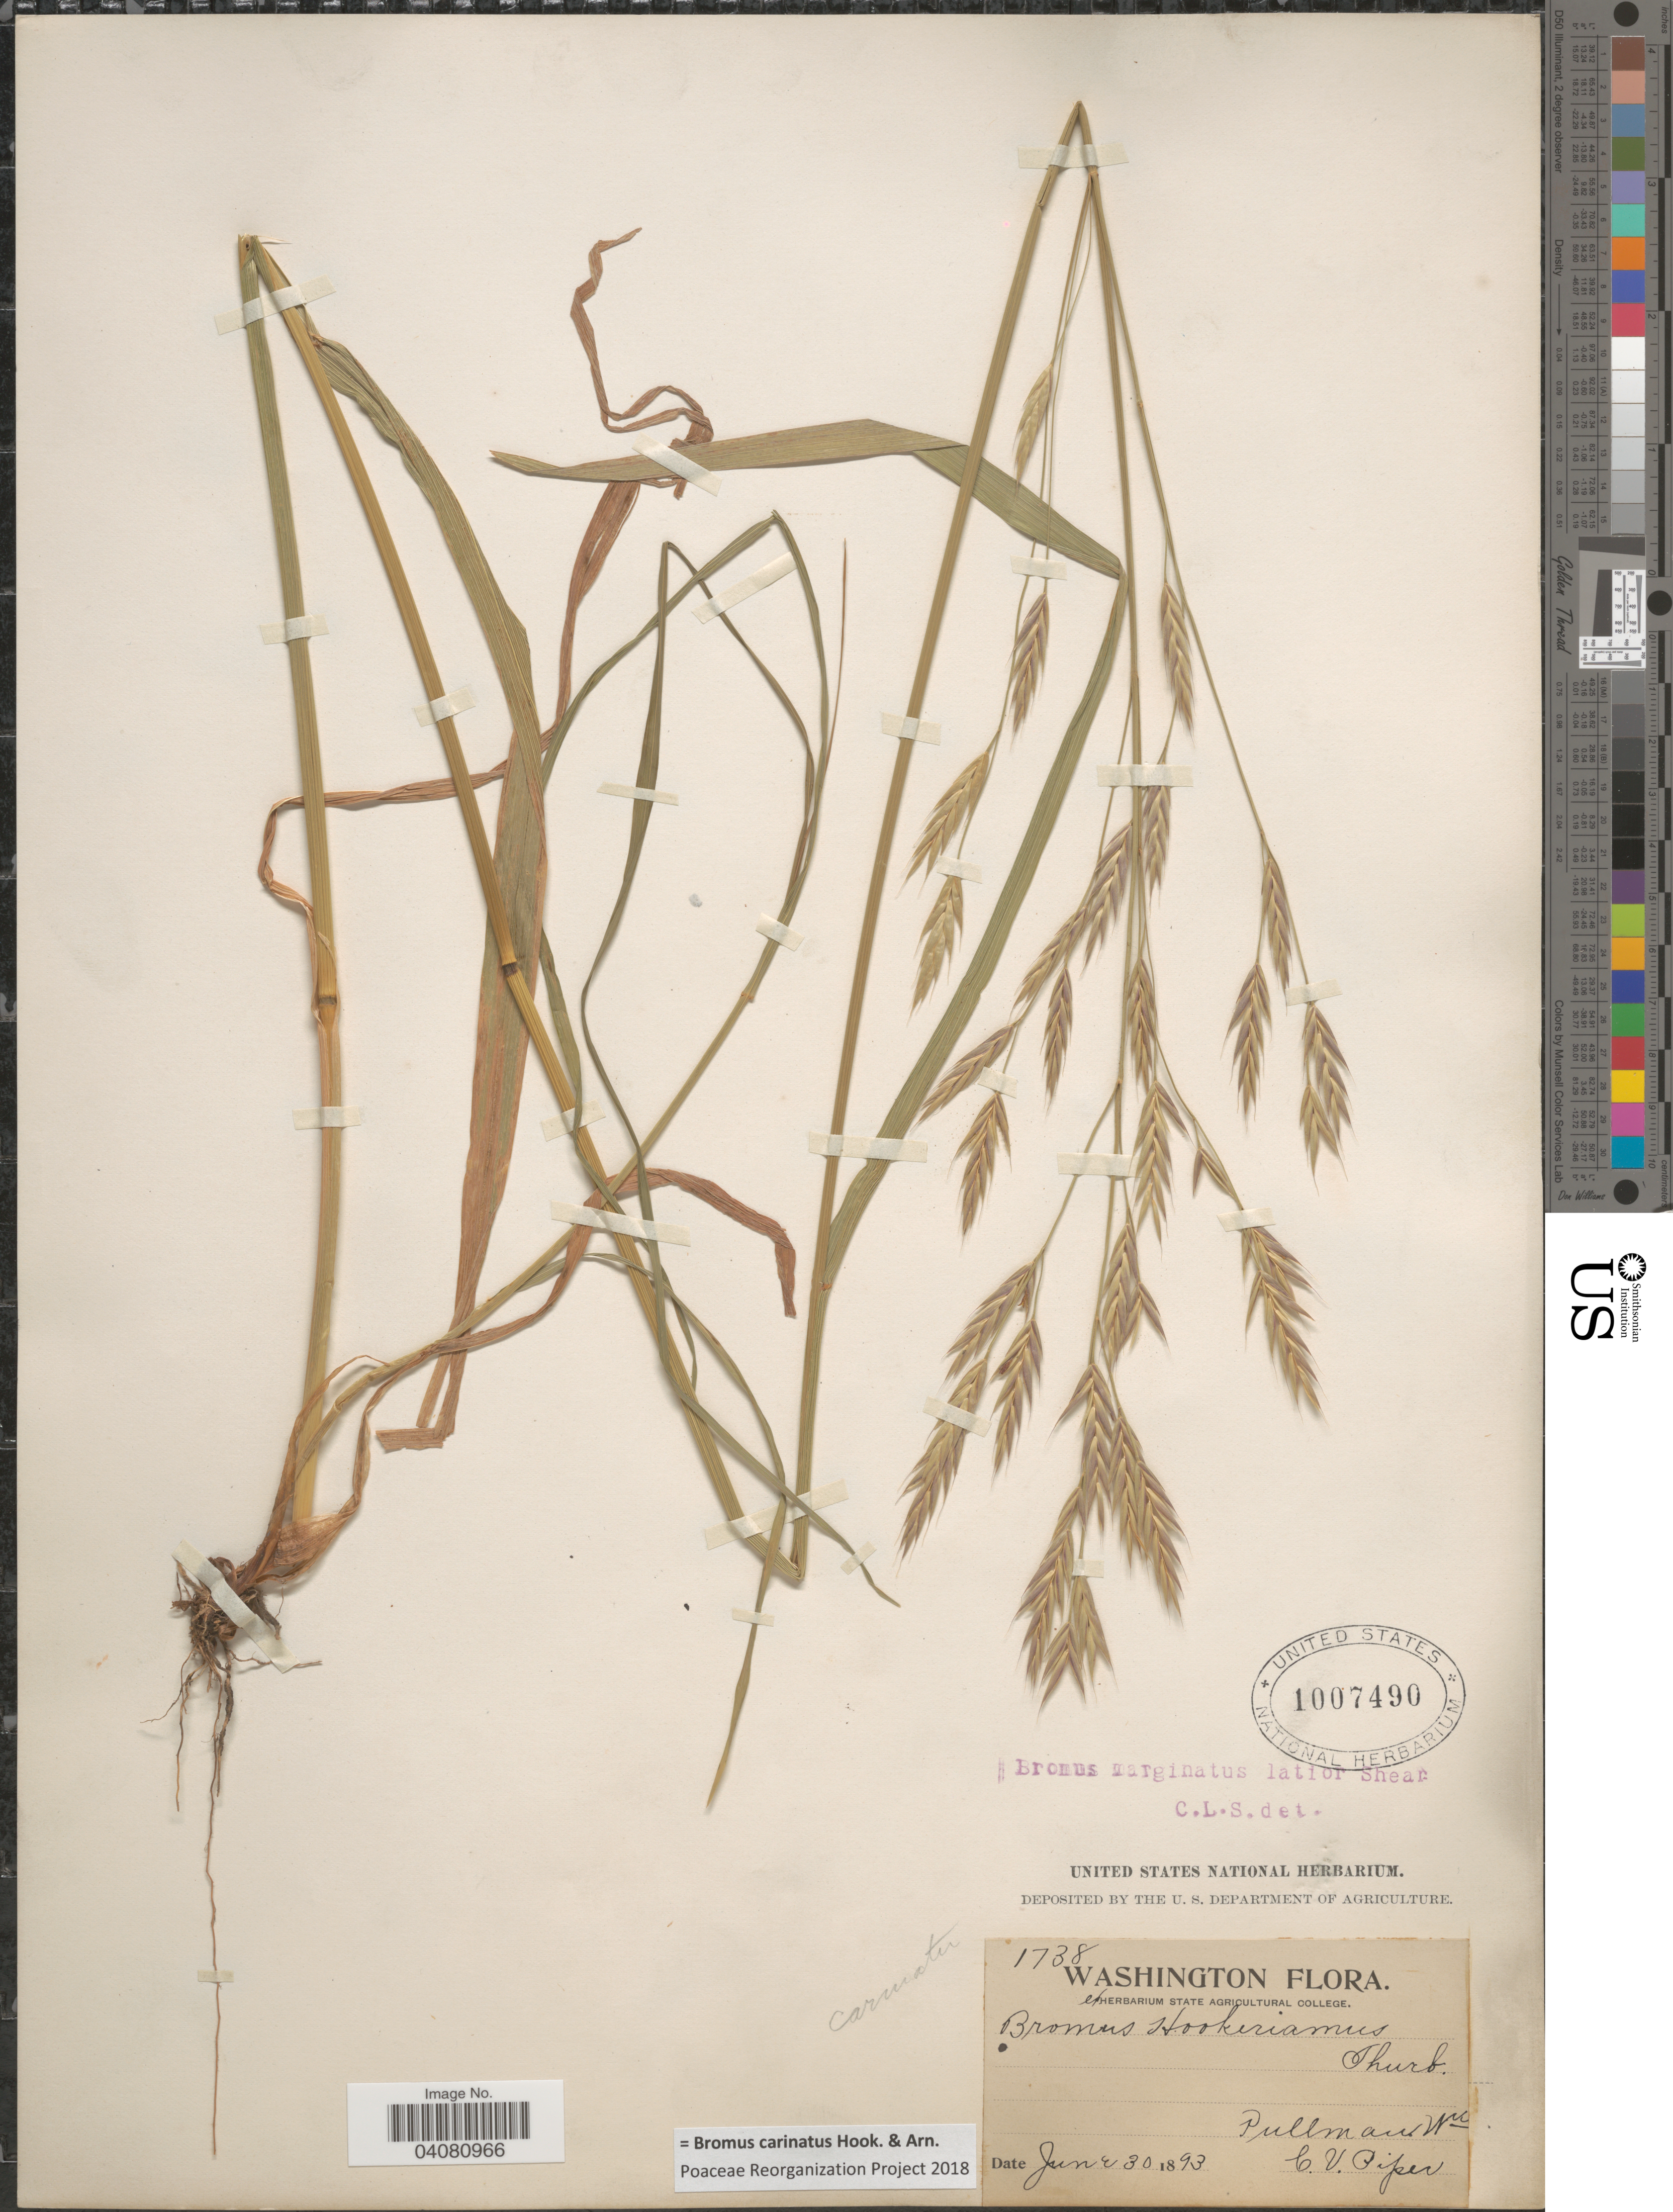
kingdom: Plantae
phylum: Tracheophyta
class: Liliopsida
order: Poales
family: Poaceae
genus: Bromus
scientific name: Bromus carinatus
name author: Hook. & Arn.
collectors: C. V. Piper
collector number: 1738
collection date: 1893-06-30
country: United States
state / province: Washington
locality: Pullmann Mt.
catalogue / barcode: US 1007490